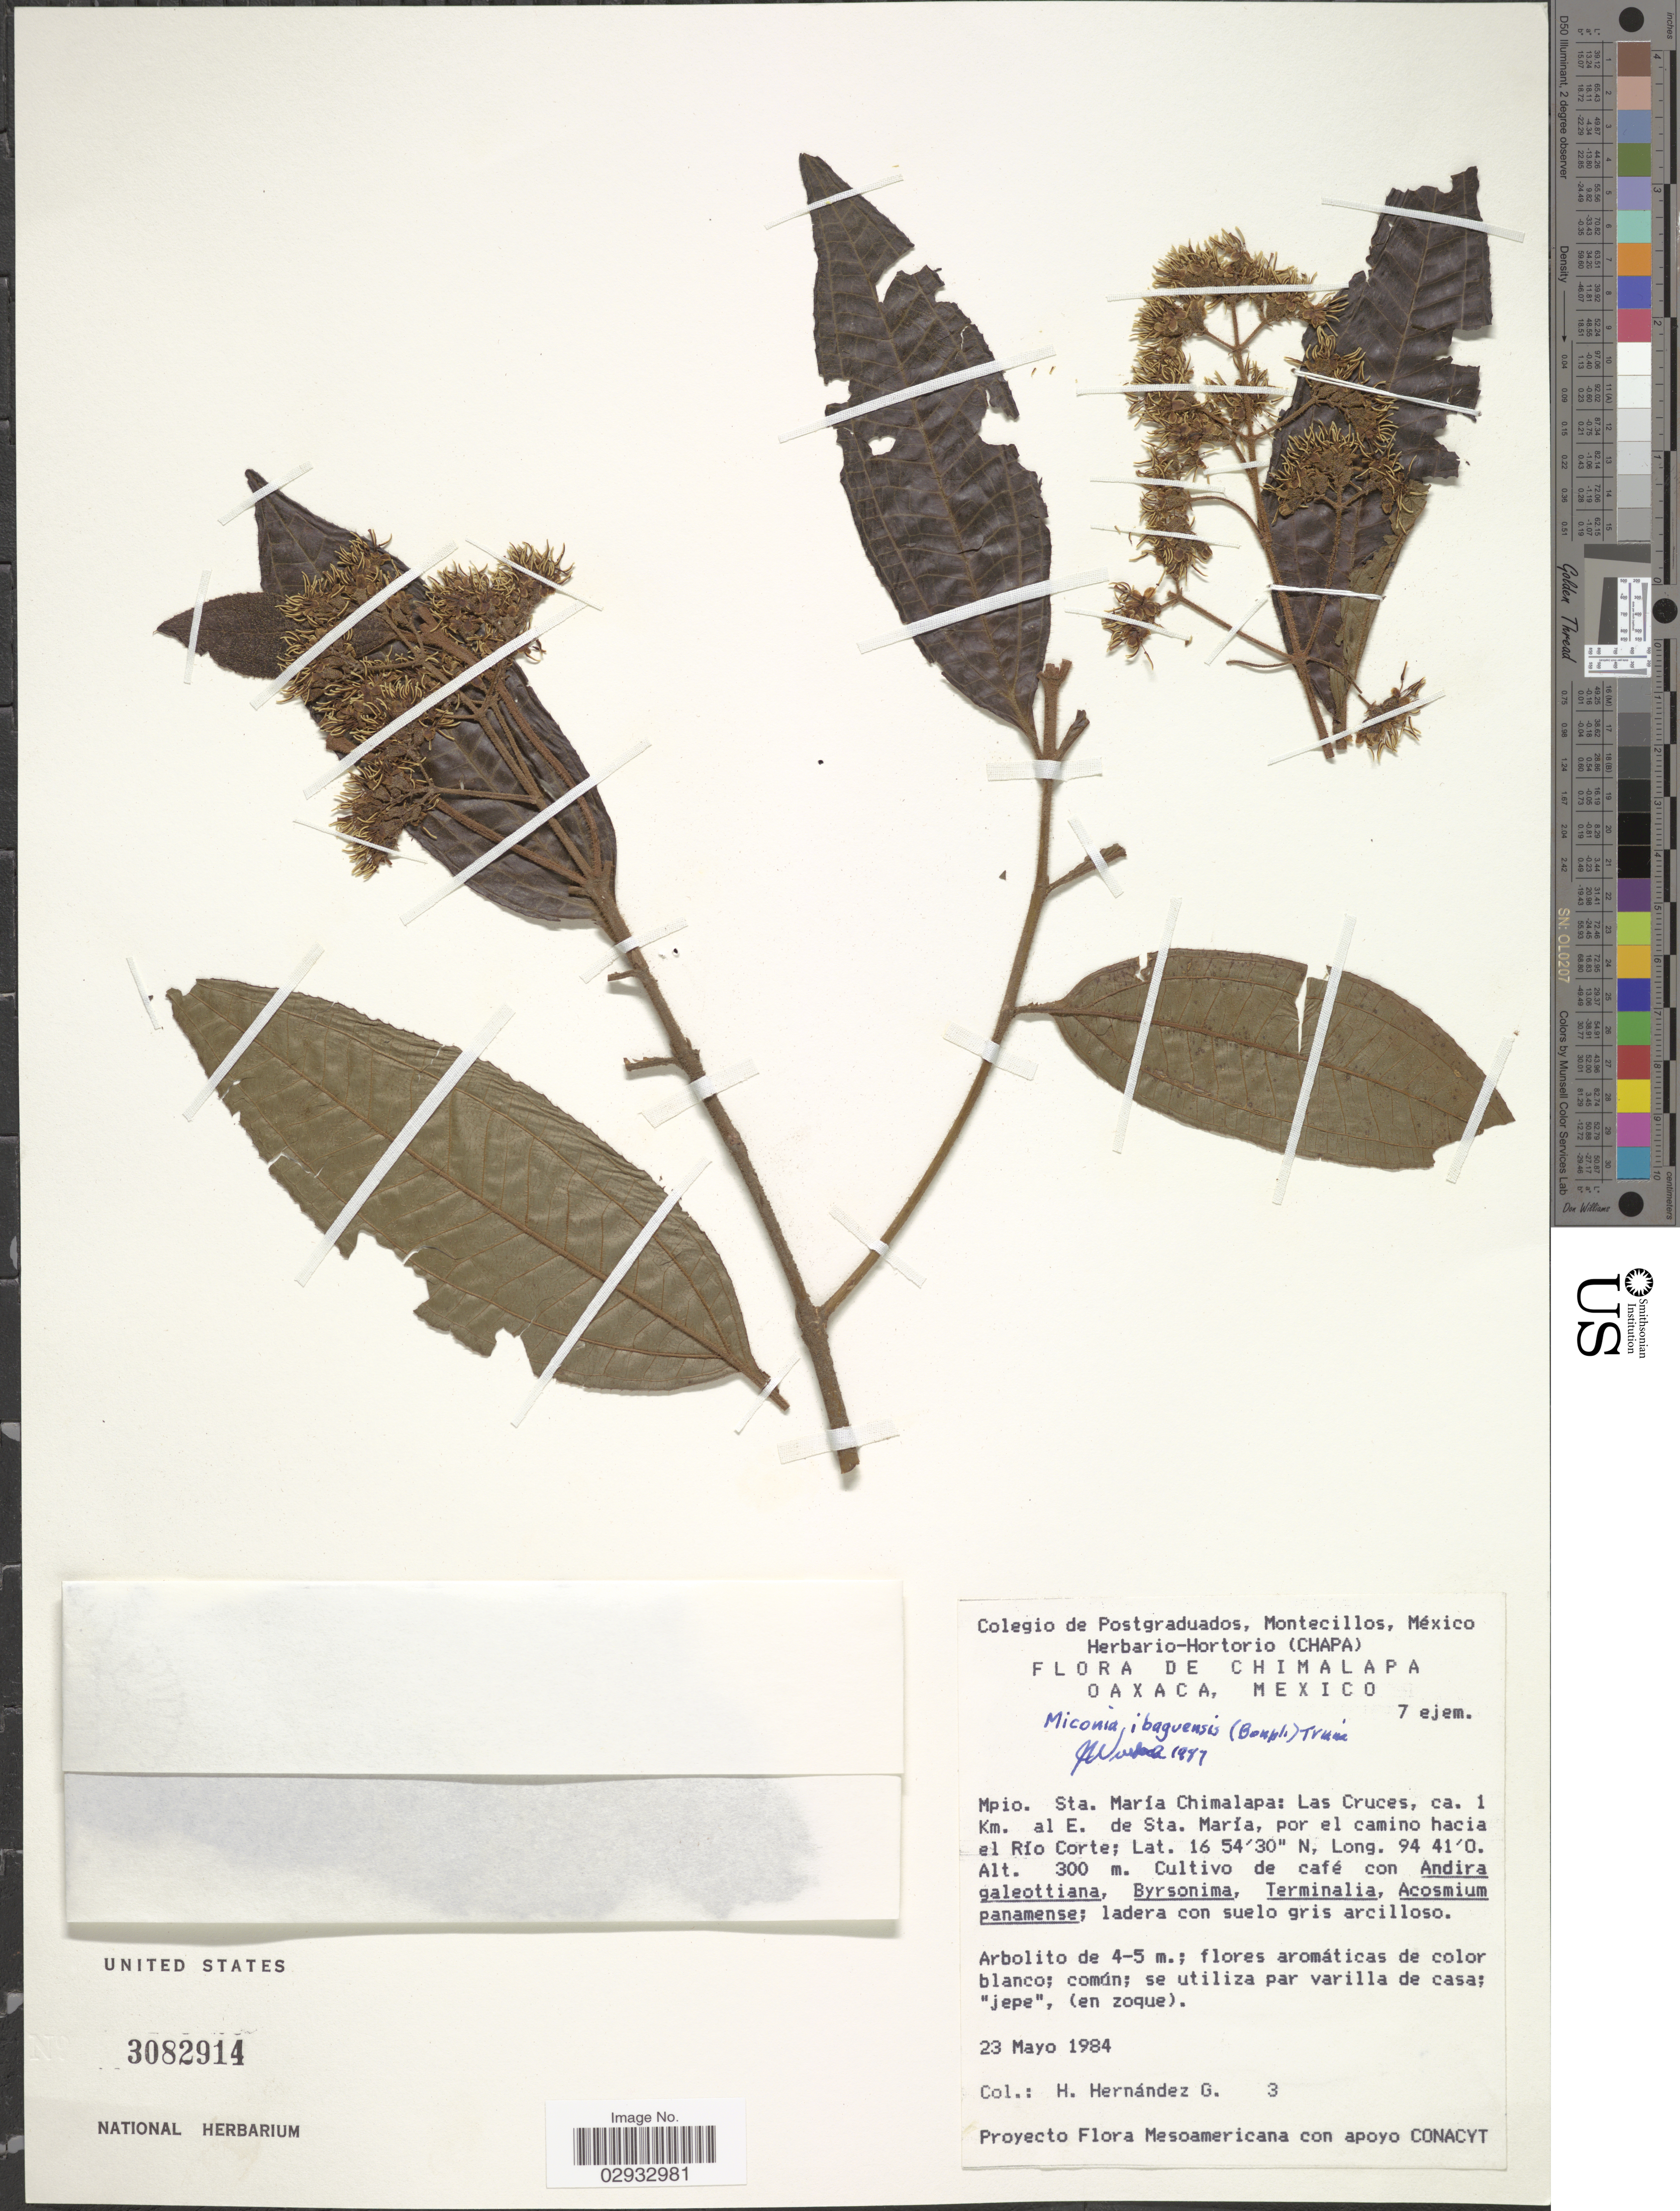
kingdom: Plantae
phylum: Tracheophyta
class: Magnoliopsida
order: Myrtales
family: Melastomataceae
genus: Miconia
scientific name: Miconia ibaguensis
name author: (Bonpl.) Triana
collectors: H. Hernandez G.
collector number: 3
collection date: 1984-05-23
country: Mexico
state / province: Oaxaca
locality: Chimalapa Oaxaca. Mpio. Sta. María Chimalapa: Las Cruces, ca. 1 Km. al e. De Sta. María, por el camino hacia el Río Corte.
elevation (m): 300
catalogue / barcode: US 3082914